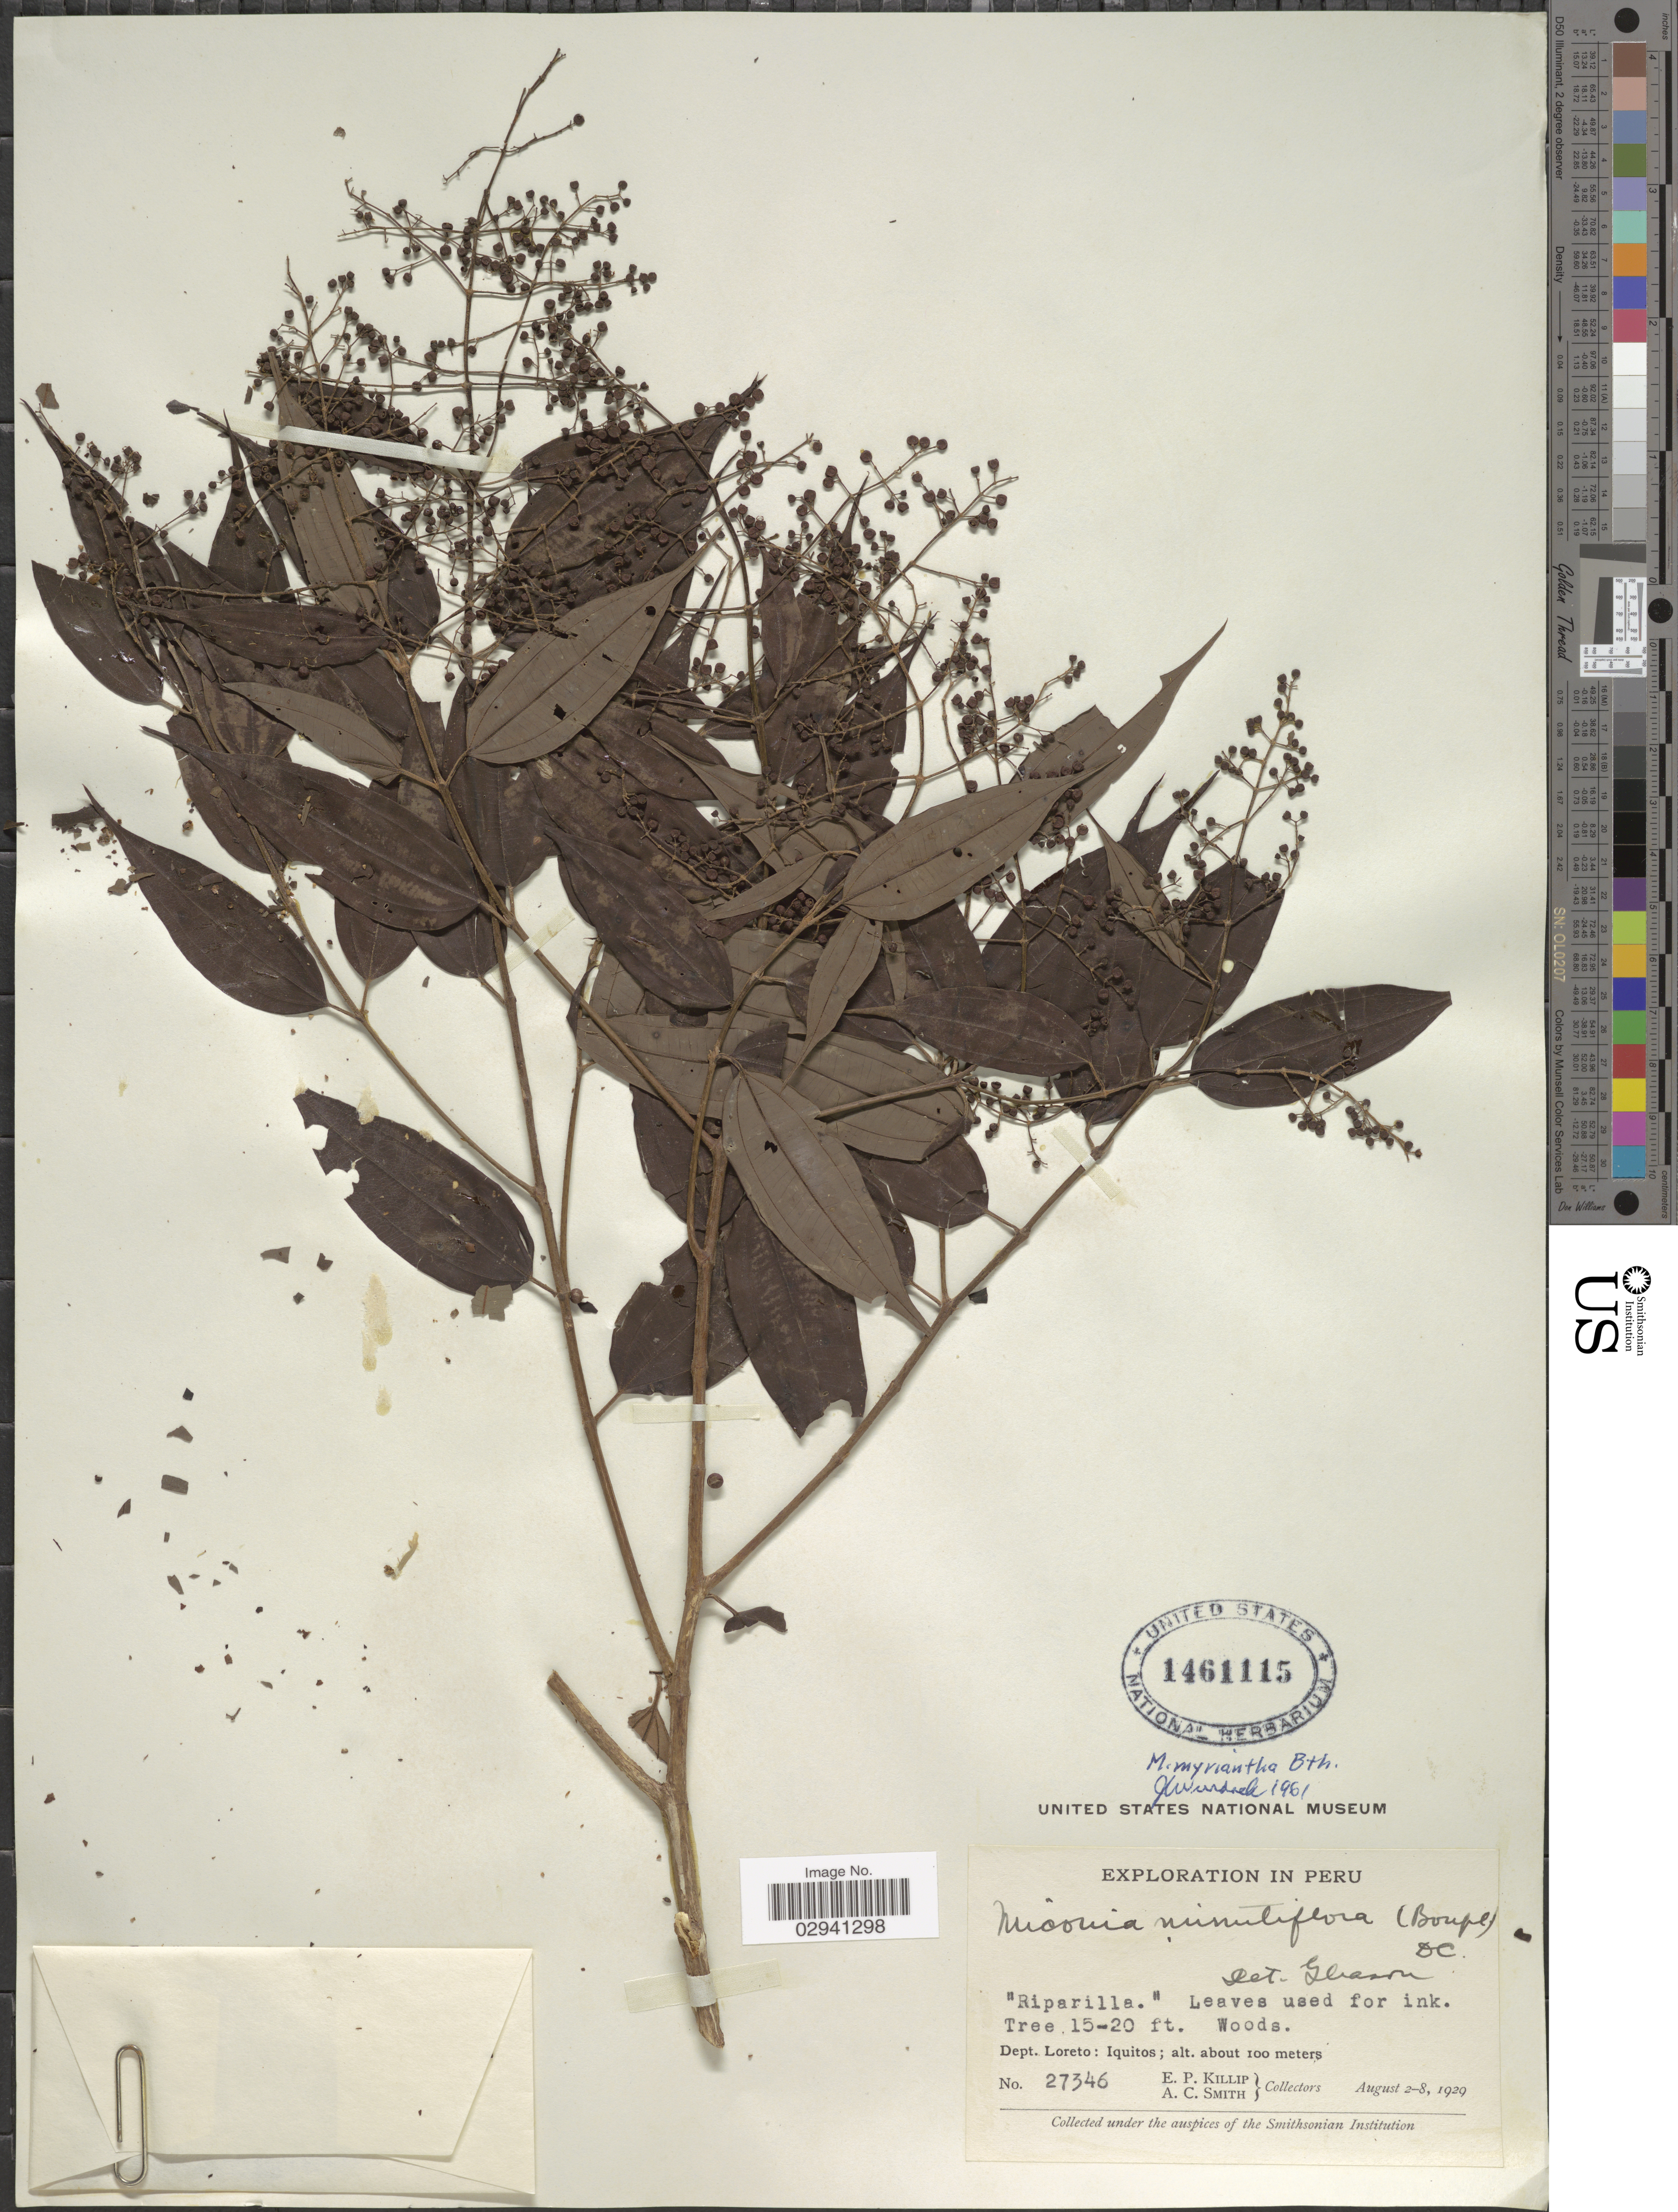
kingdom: Plantae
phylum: Tracheophyta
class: Magnoliopsida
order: Myrtales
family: Melastomataceae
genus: Miconia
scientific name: Miconia myriantha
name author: Benth.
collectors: E. P. Killip & A. C. Smith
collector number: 27346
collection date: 1929-08-02/1929-08-08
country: Peru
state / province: Loreto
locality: Dept. Loreto: Iquitos.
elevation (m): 100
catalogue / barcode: US 1461115